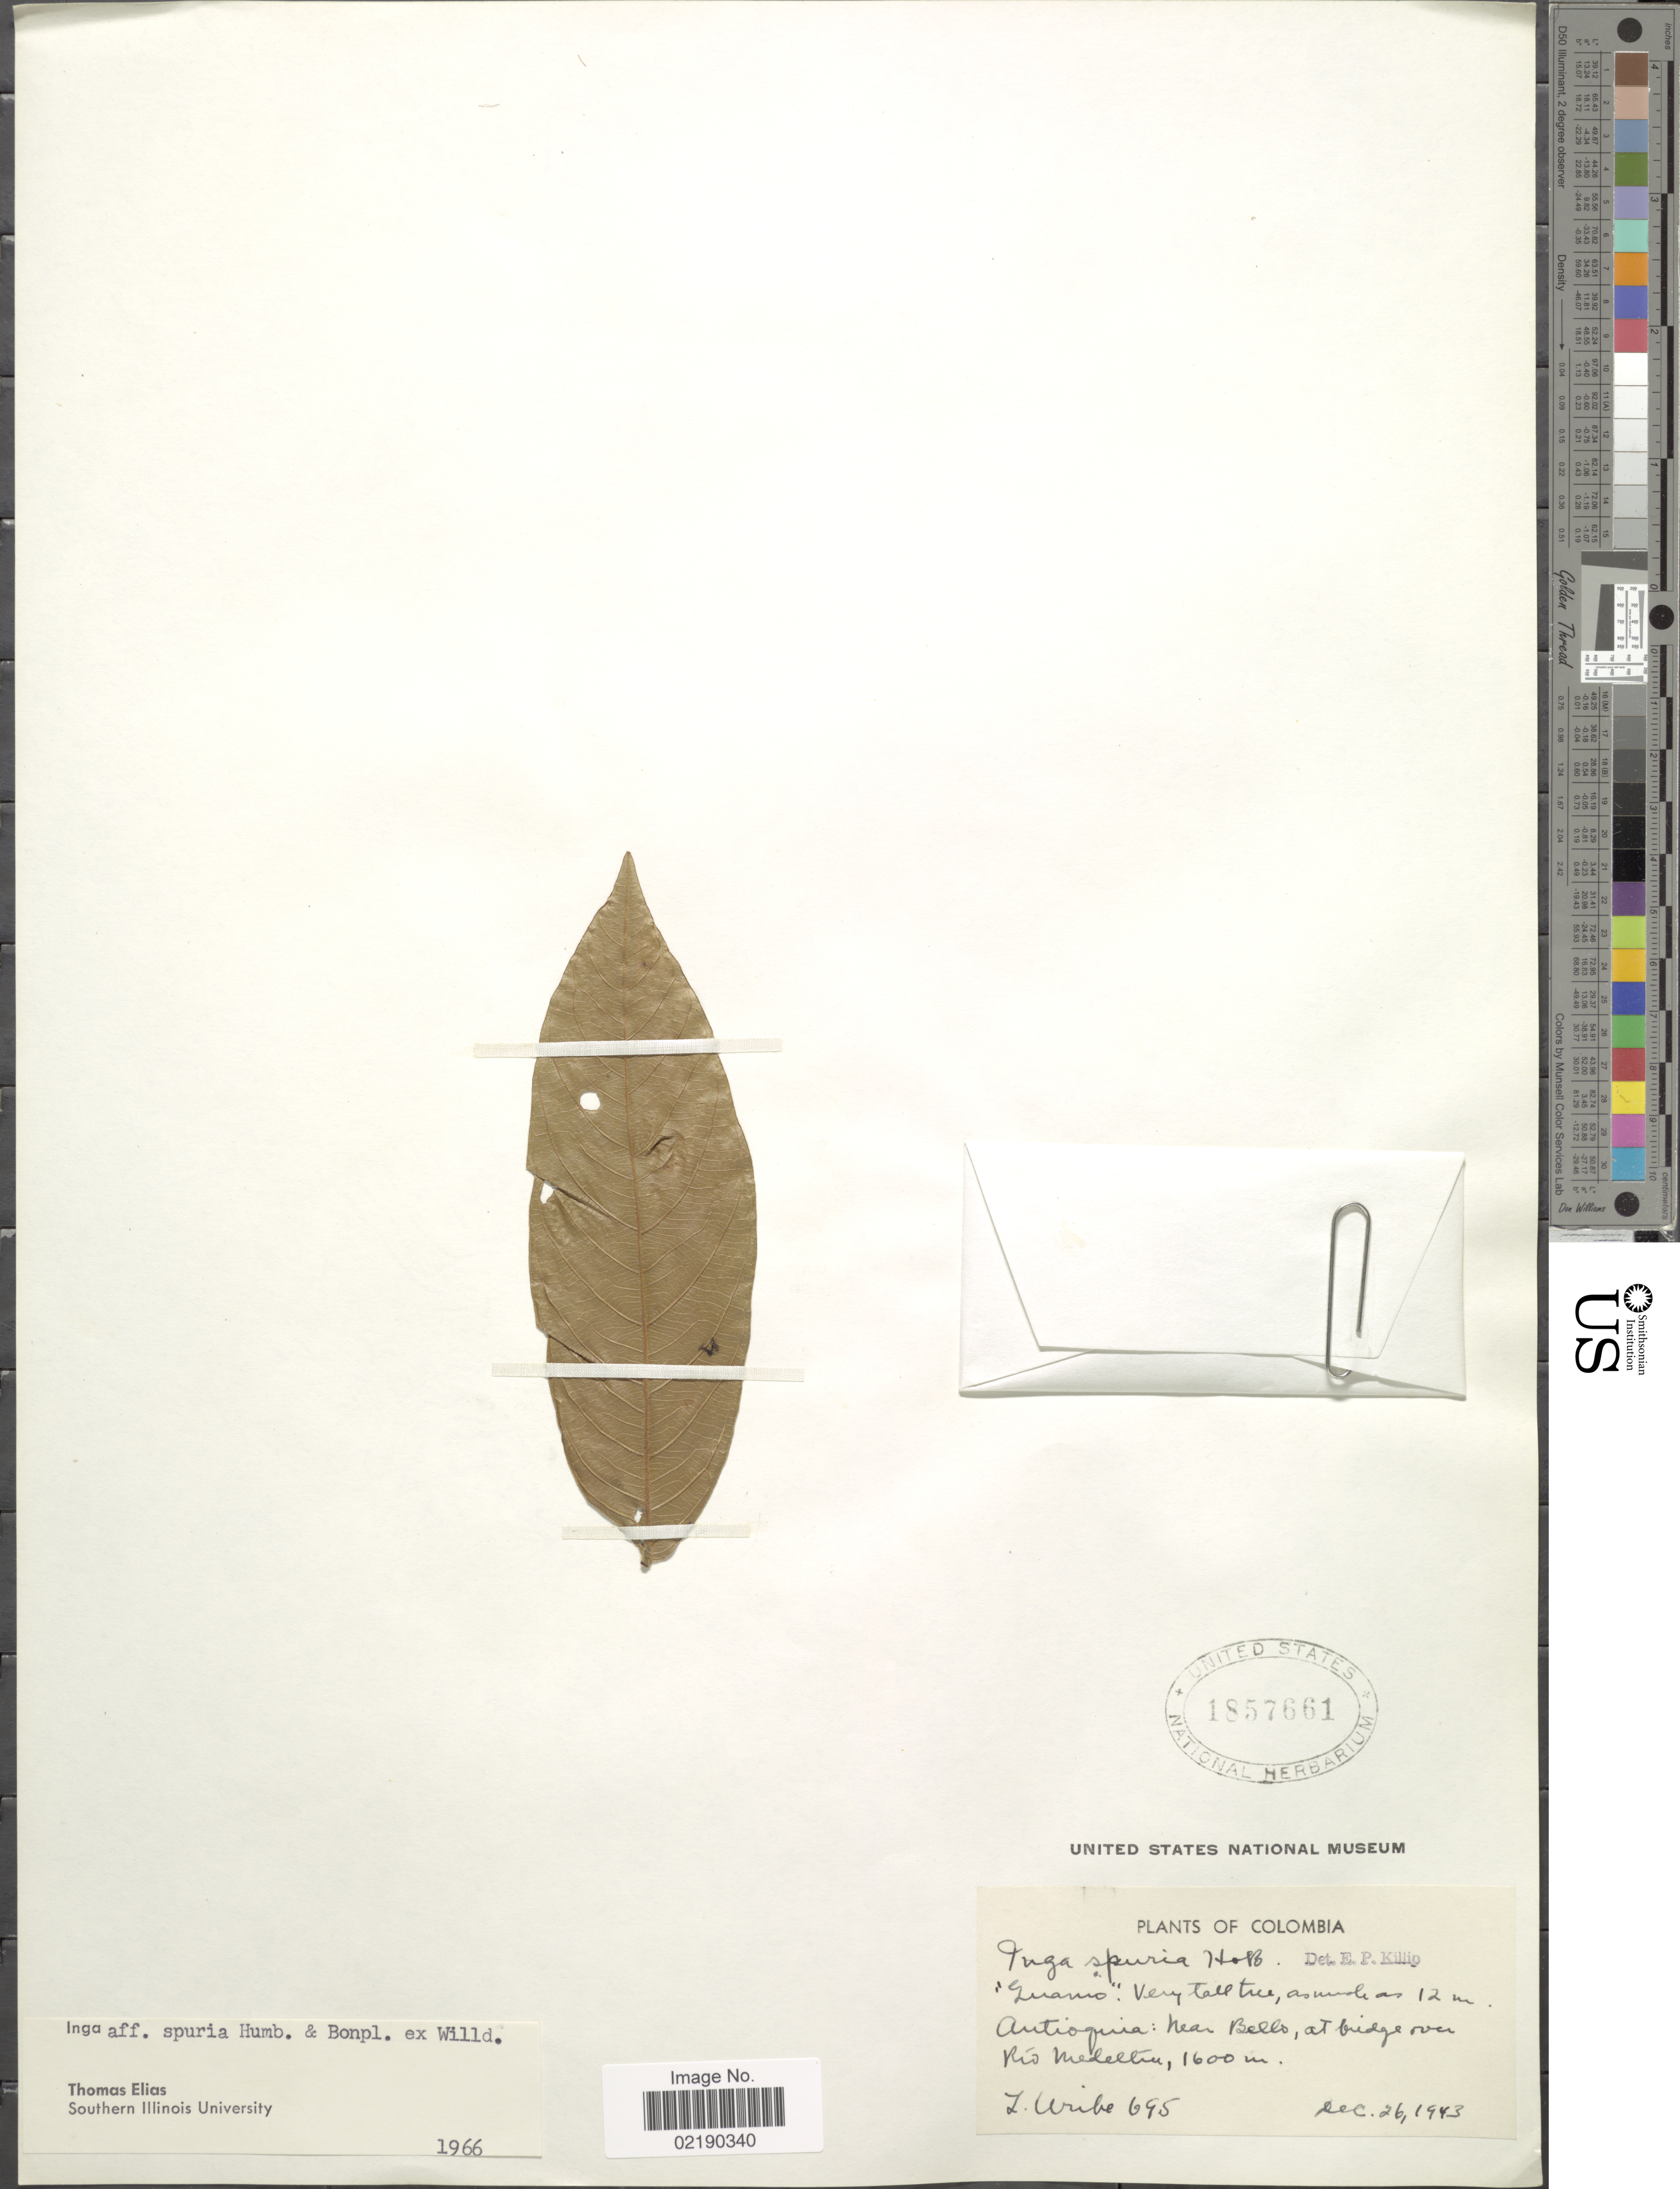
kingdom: Plantae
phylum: Tracheophyta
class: Magnoliopsida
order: Fabales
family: Fabaceae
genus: Inga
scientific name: Inga vera subsp. vera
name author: Willd.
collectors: L. Uribe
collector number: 695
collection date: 1943-12-26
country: Colombia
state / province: Antioquia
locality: Near Bello, at bridge over Rio Medellin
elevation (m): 1600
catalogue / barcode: US 1857661